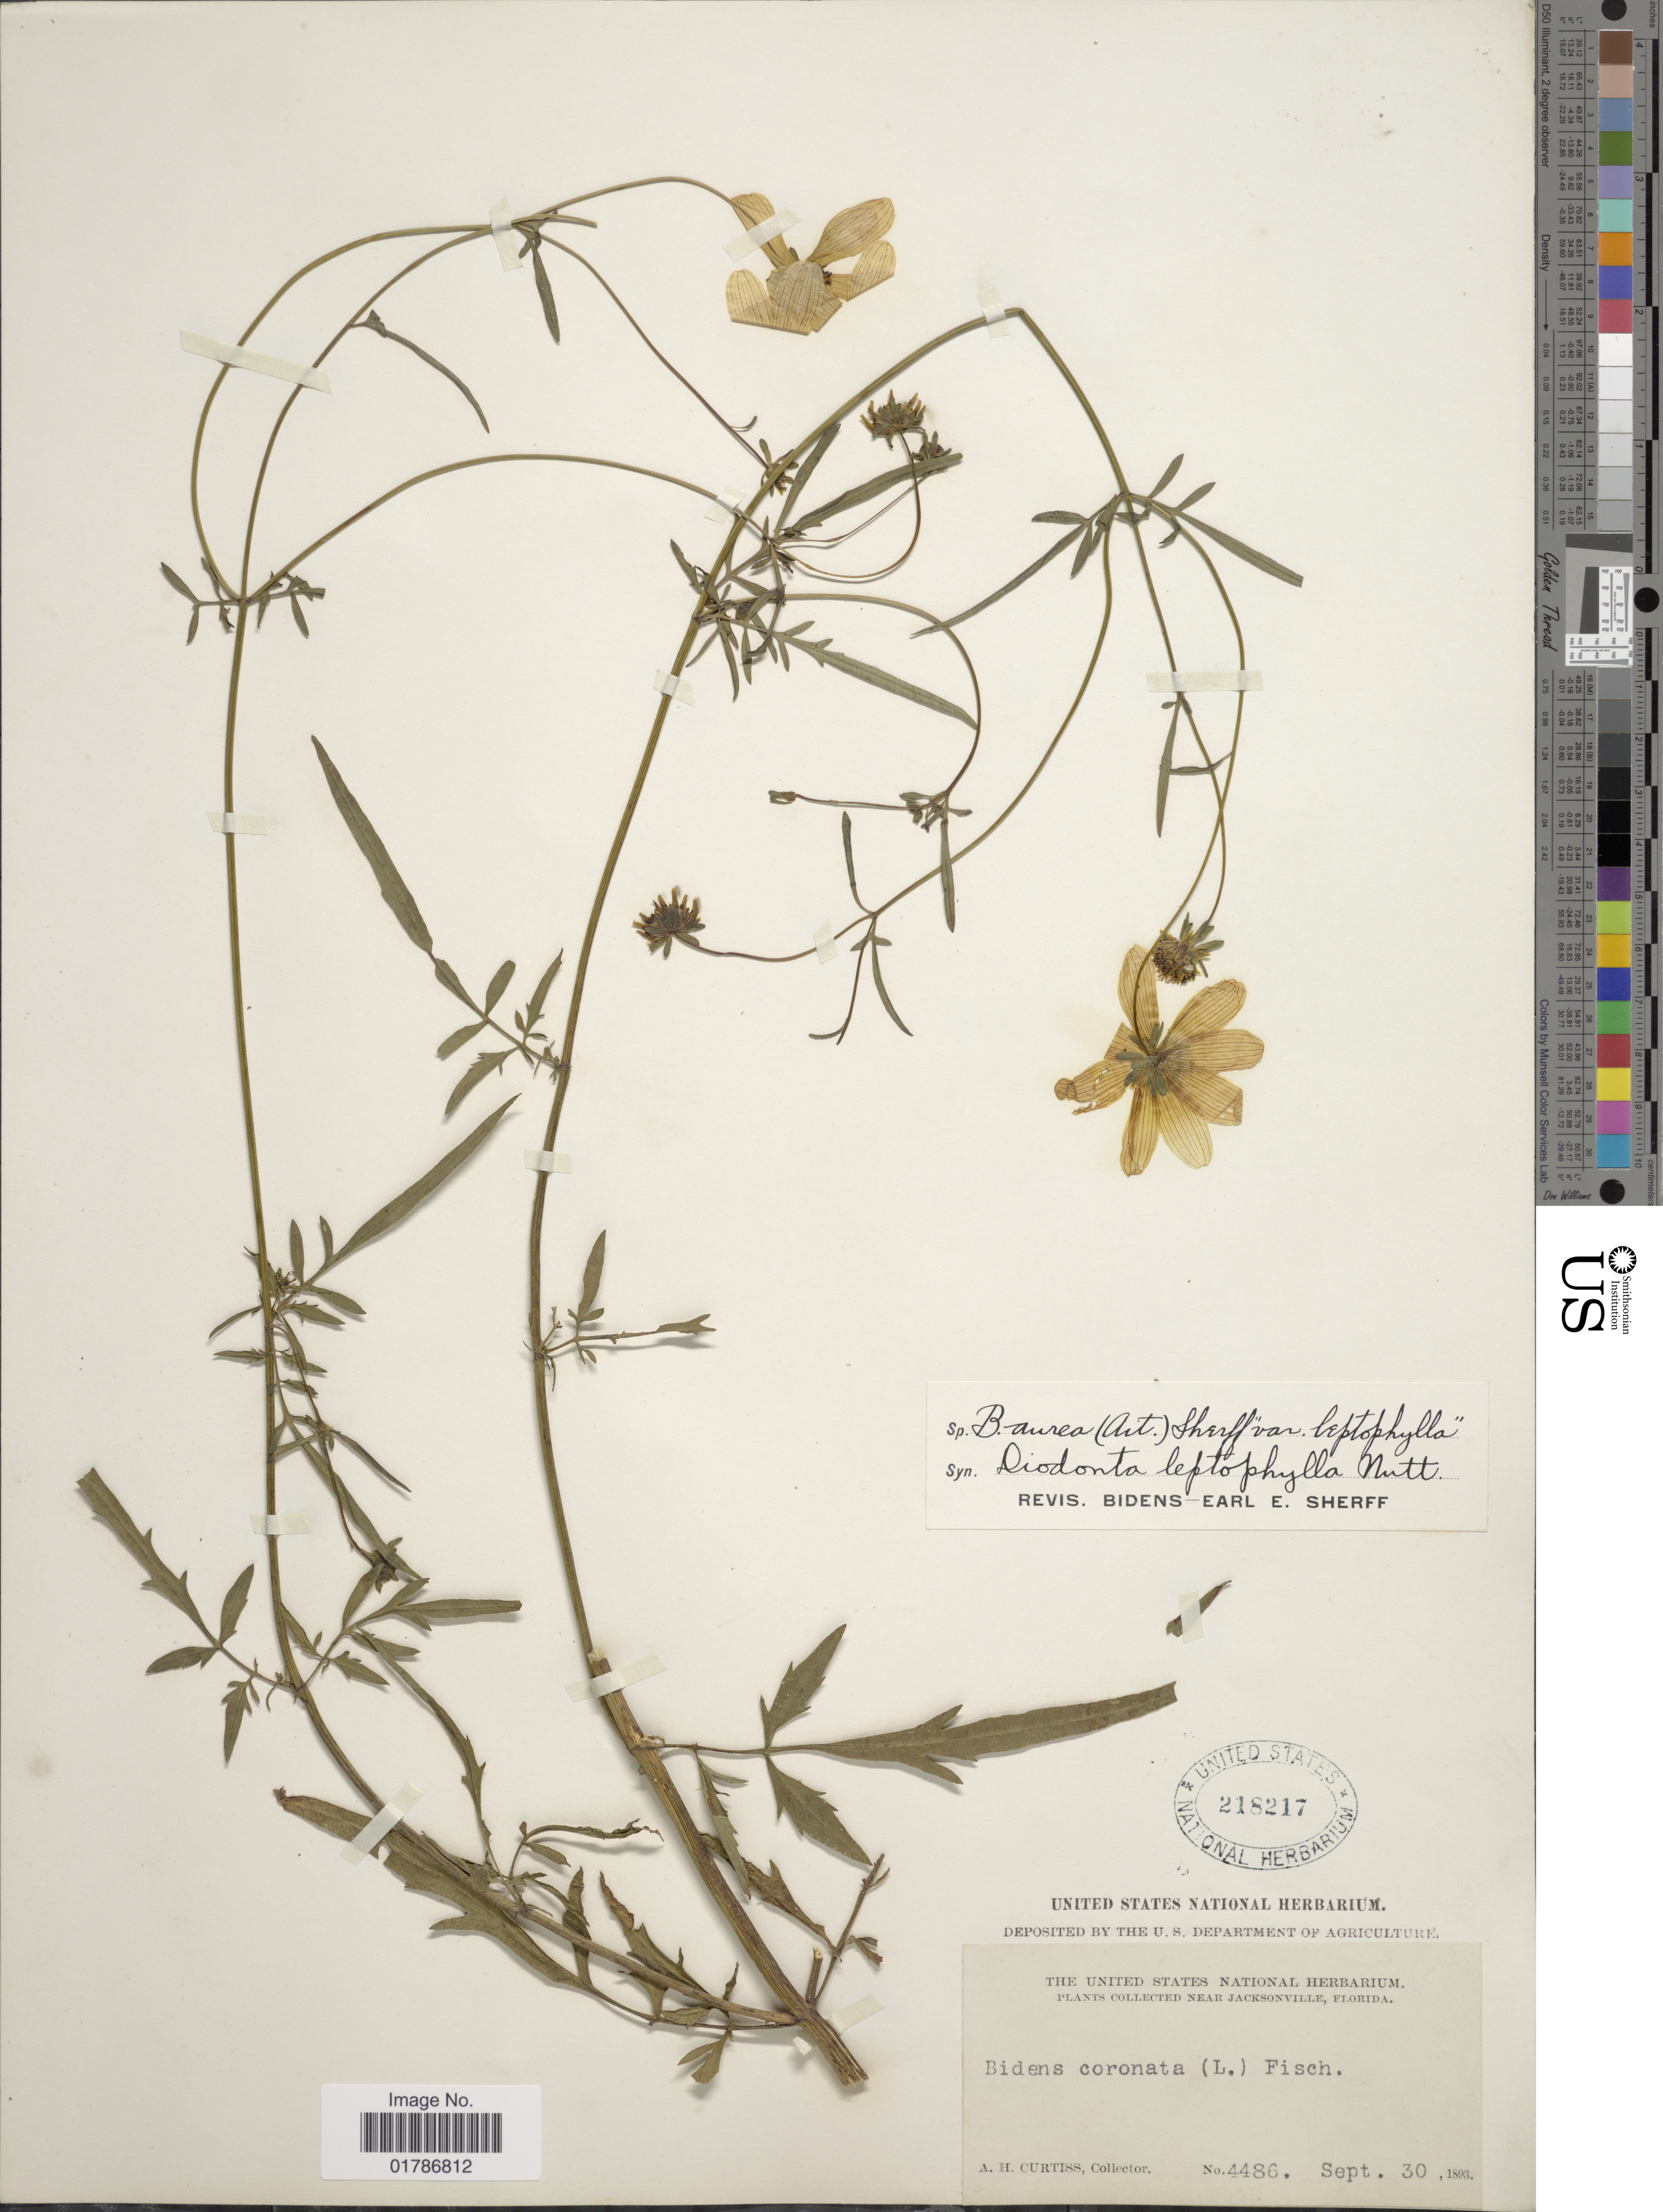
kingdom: Plantae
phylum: Tracheophyta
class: Magnoliopsida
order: Asterales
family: Asteraceae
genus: Bidens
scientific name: Bidens mitis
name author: (Michx.) Sherff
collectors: A. H. Curtiss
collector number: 4486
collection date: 1893-09-30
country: United States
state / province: Florida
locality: Near Jacksonville, Florida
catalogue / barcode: US 218217